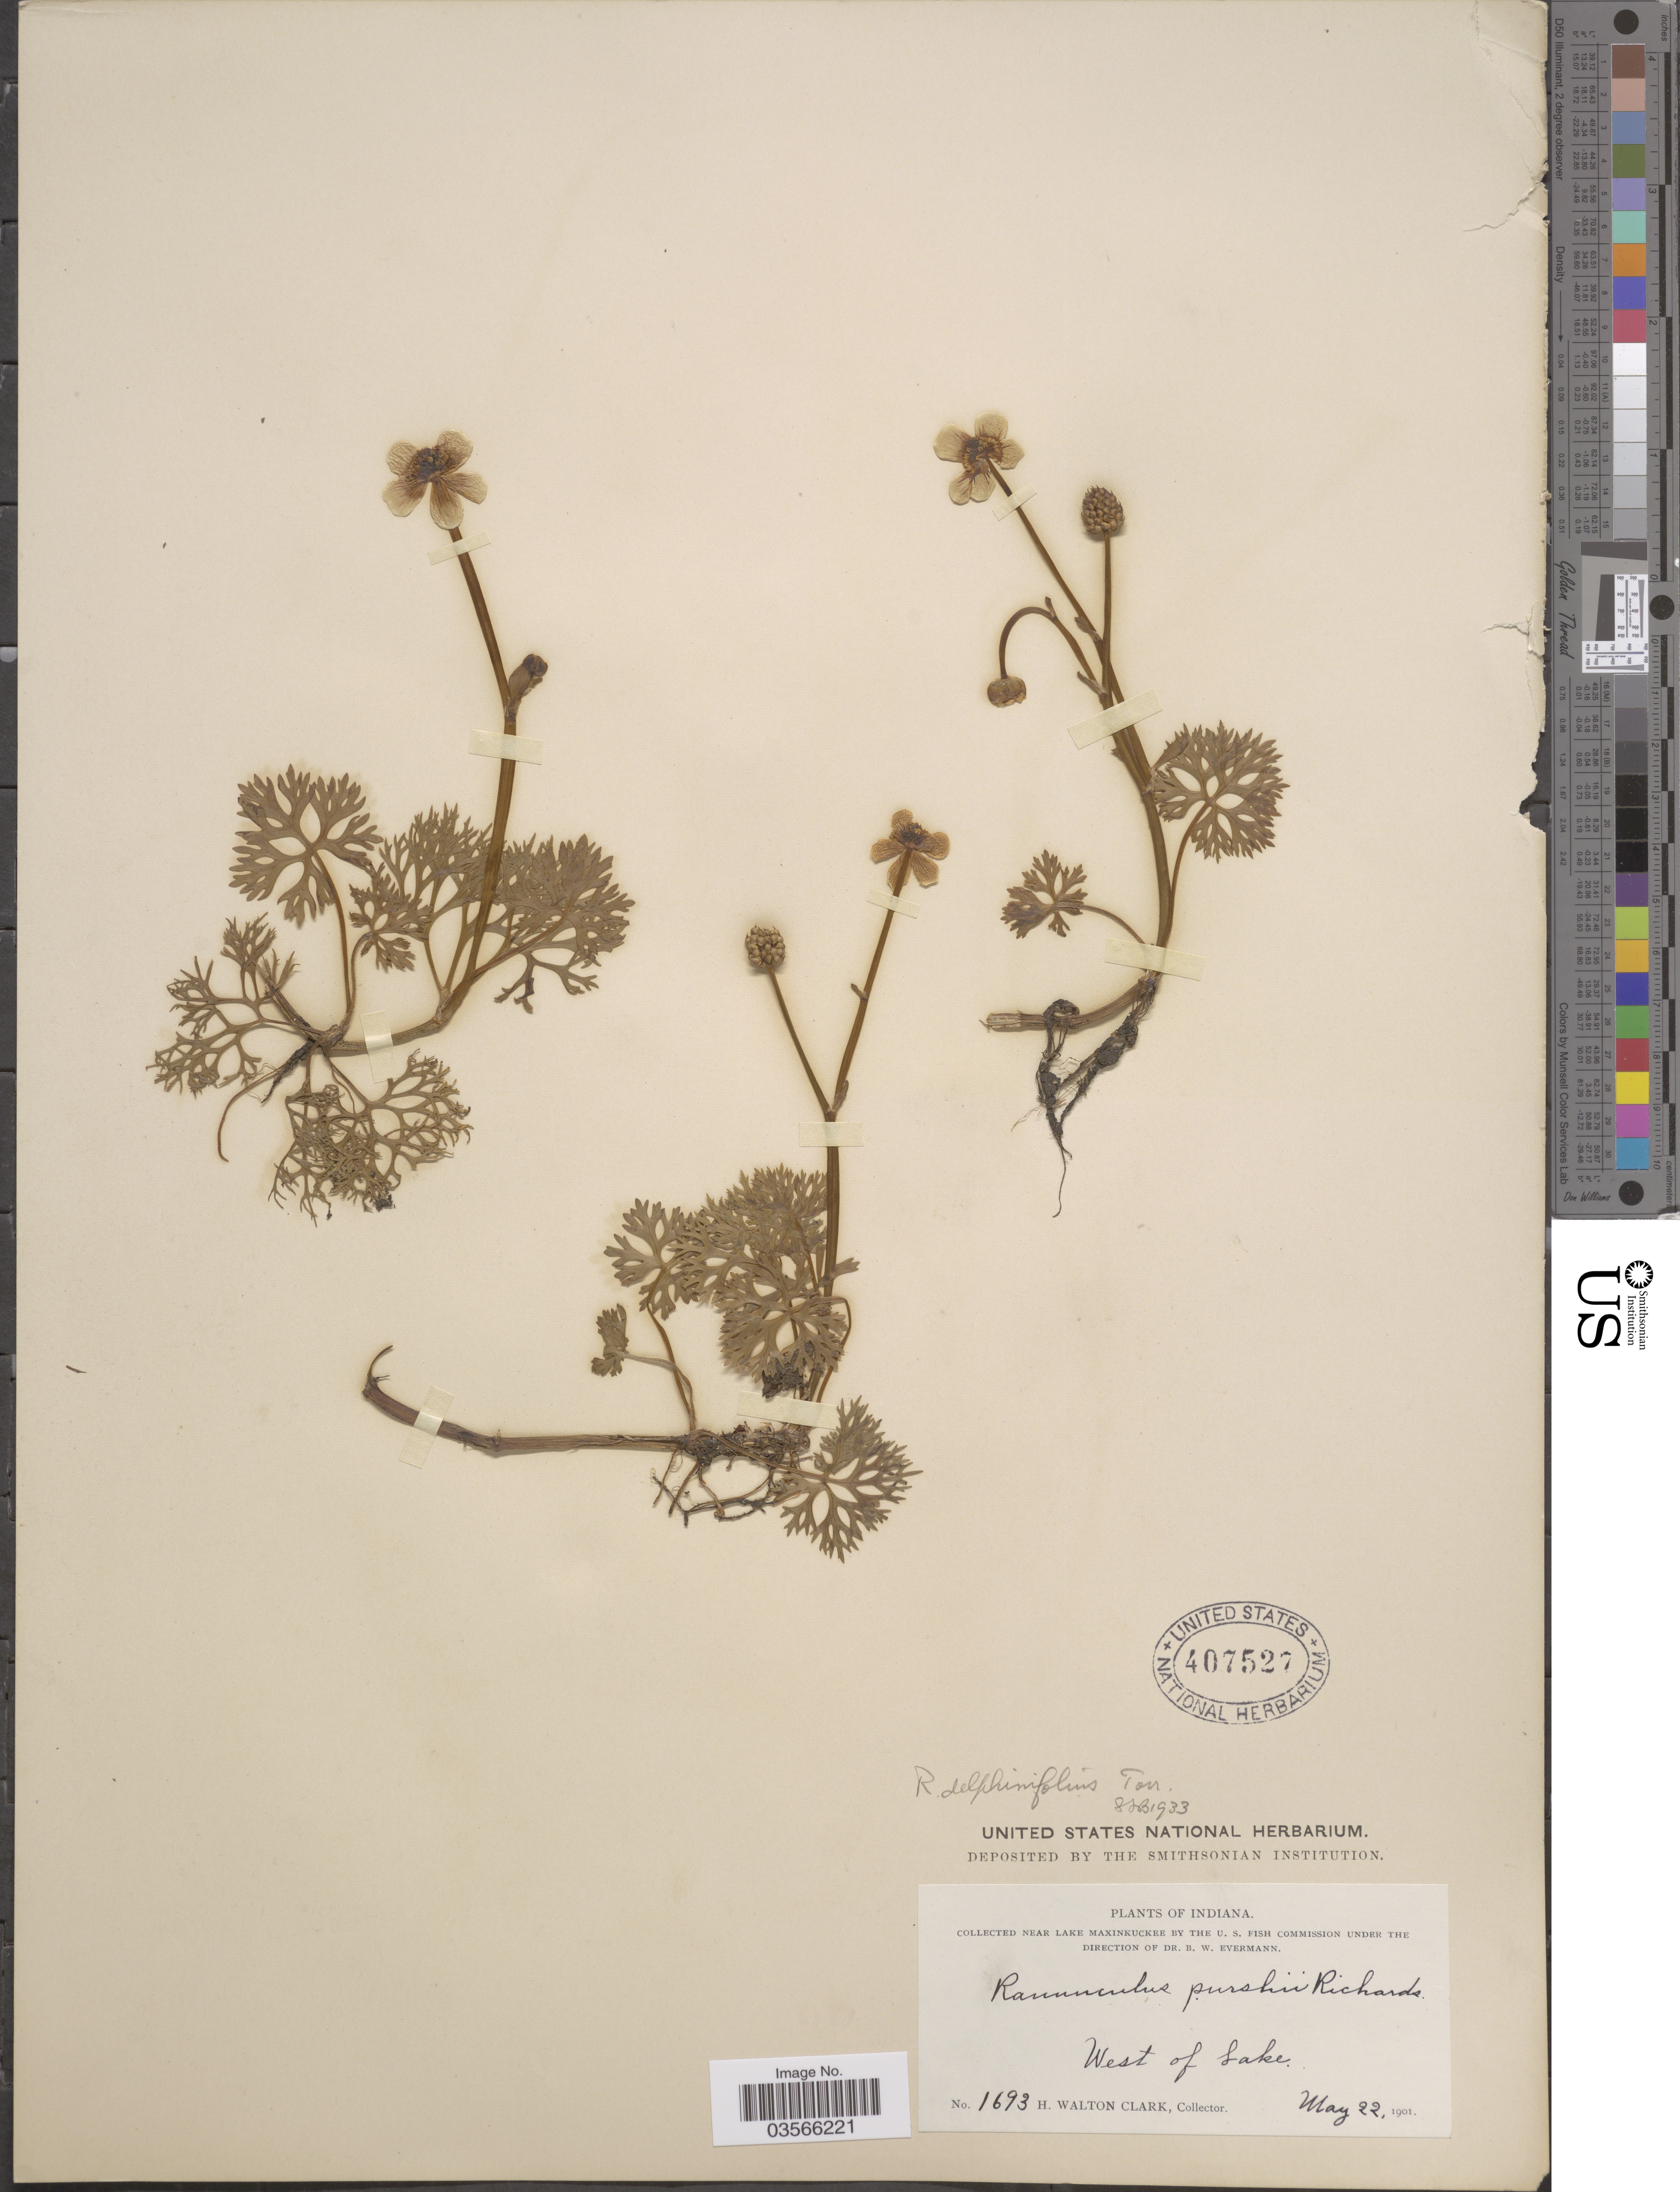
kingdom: Plantae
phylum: Tracheophyta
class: Magnoliopsida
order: Ranunculales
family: Ranunculaceae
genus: Ranunculus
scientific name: Ranunculus flabellaris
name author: Raf.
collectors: H. W. Clark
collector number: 1693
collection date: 1901-05-22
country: United States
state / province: Indiana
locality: Near Lake Maxinkuckee. West of Lake.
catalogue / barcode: US 407527